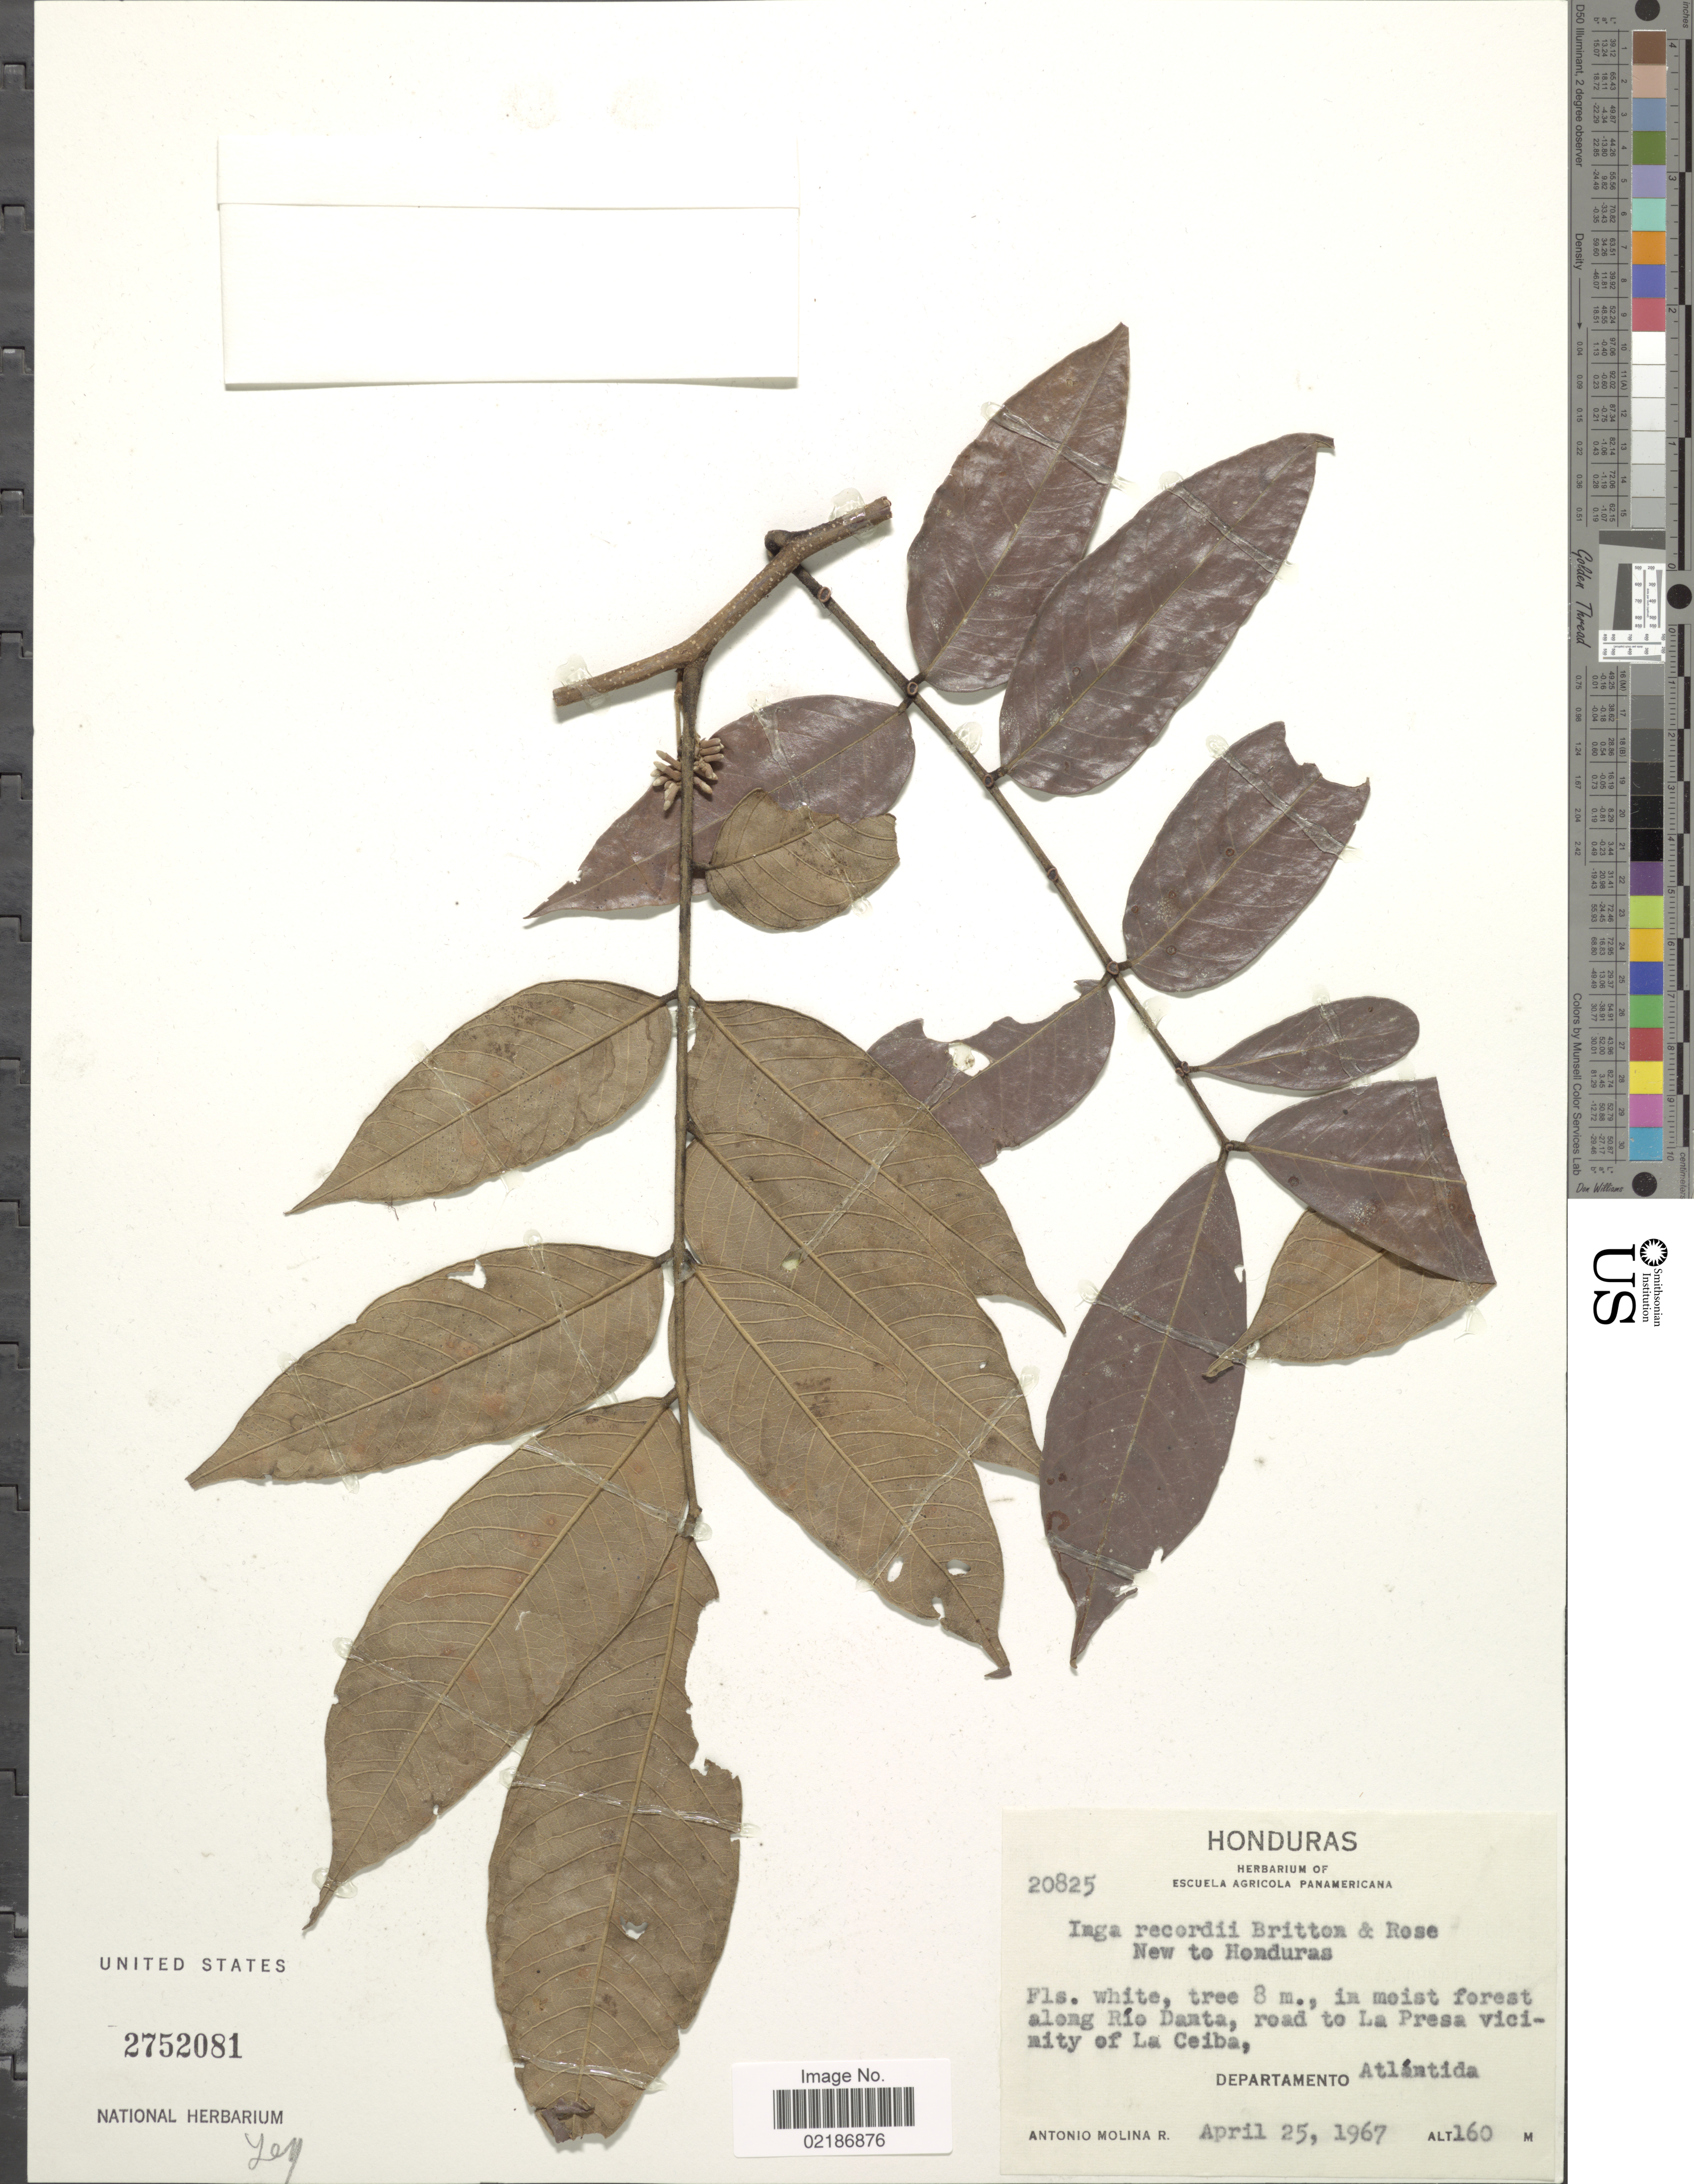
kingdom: Plantae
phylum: Tracheophyta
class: Magnoliopsida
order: Fabales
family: Fabaceae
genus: Inga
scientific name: Inga thibaudiana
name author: DC.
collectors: A. Molina R.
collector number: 20825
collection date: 1967-04-25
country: Honduras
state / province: Atlántida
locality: Along Rio Danta, road to La Presa, Vicinity of La Ceiba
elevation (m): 160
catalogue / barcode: US 2752081